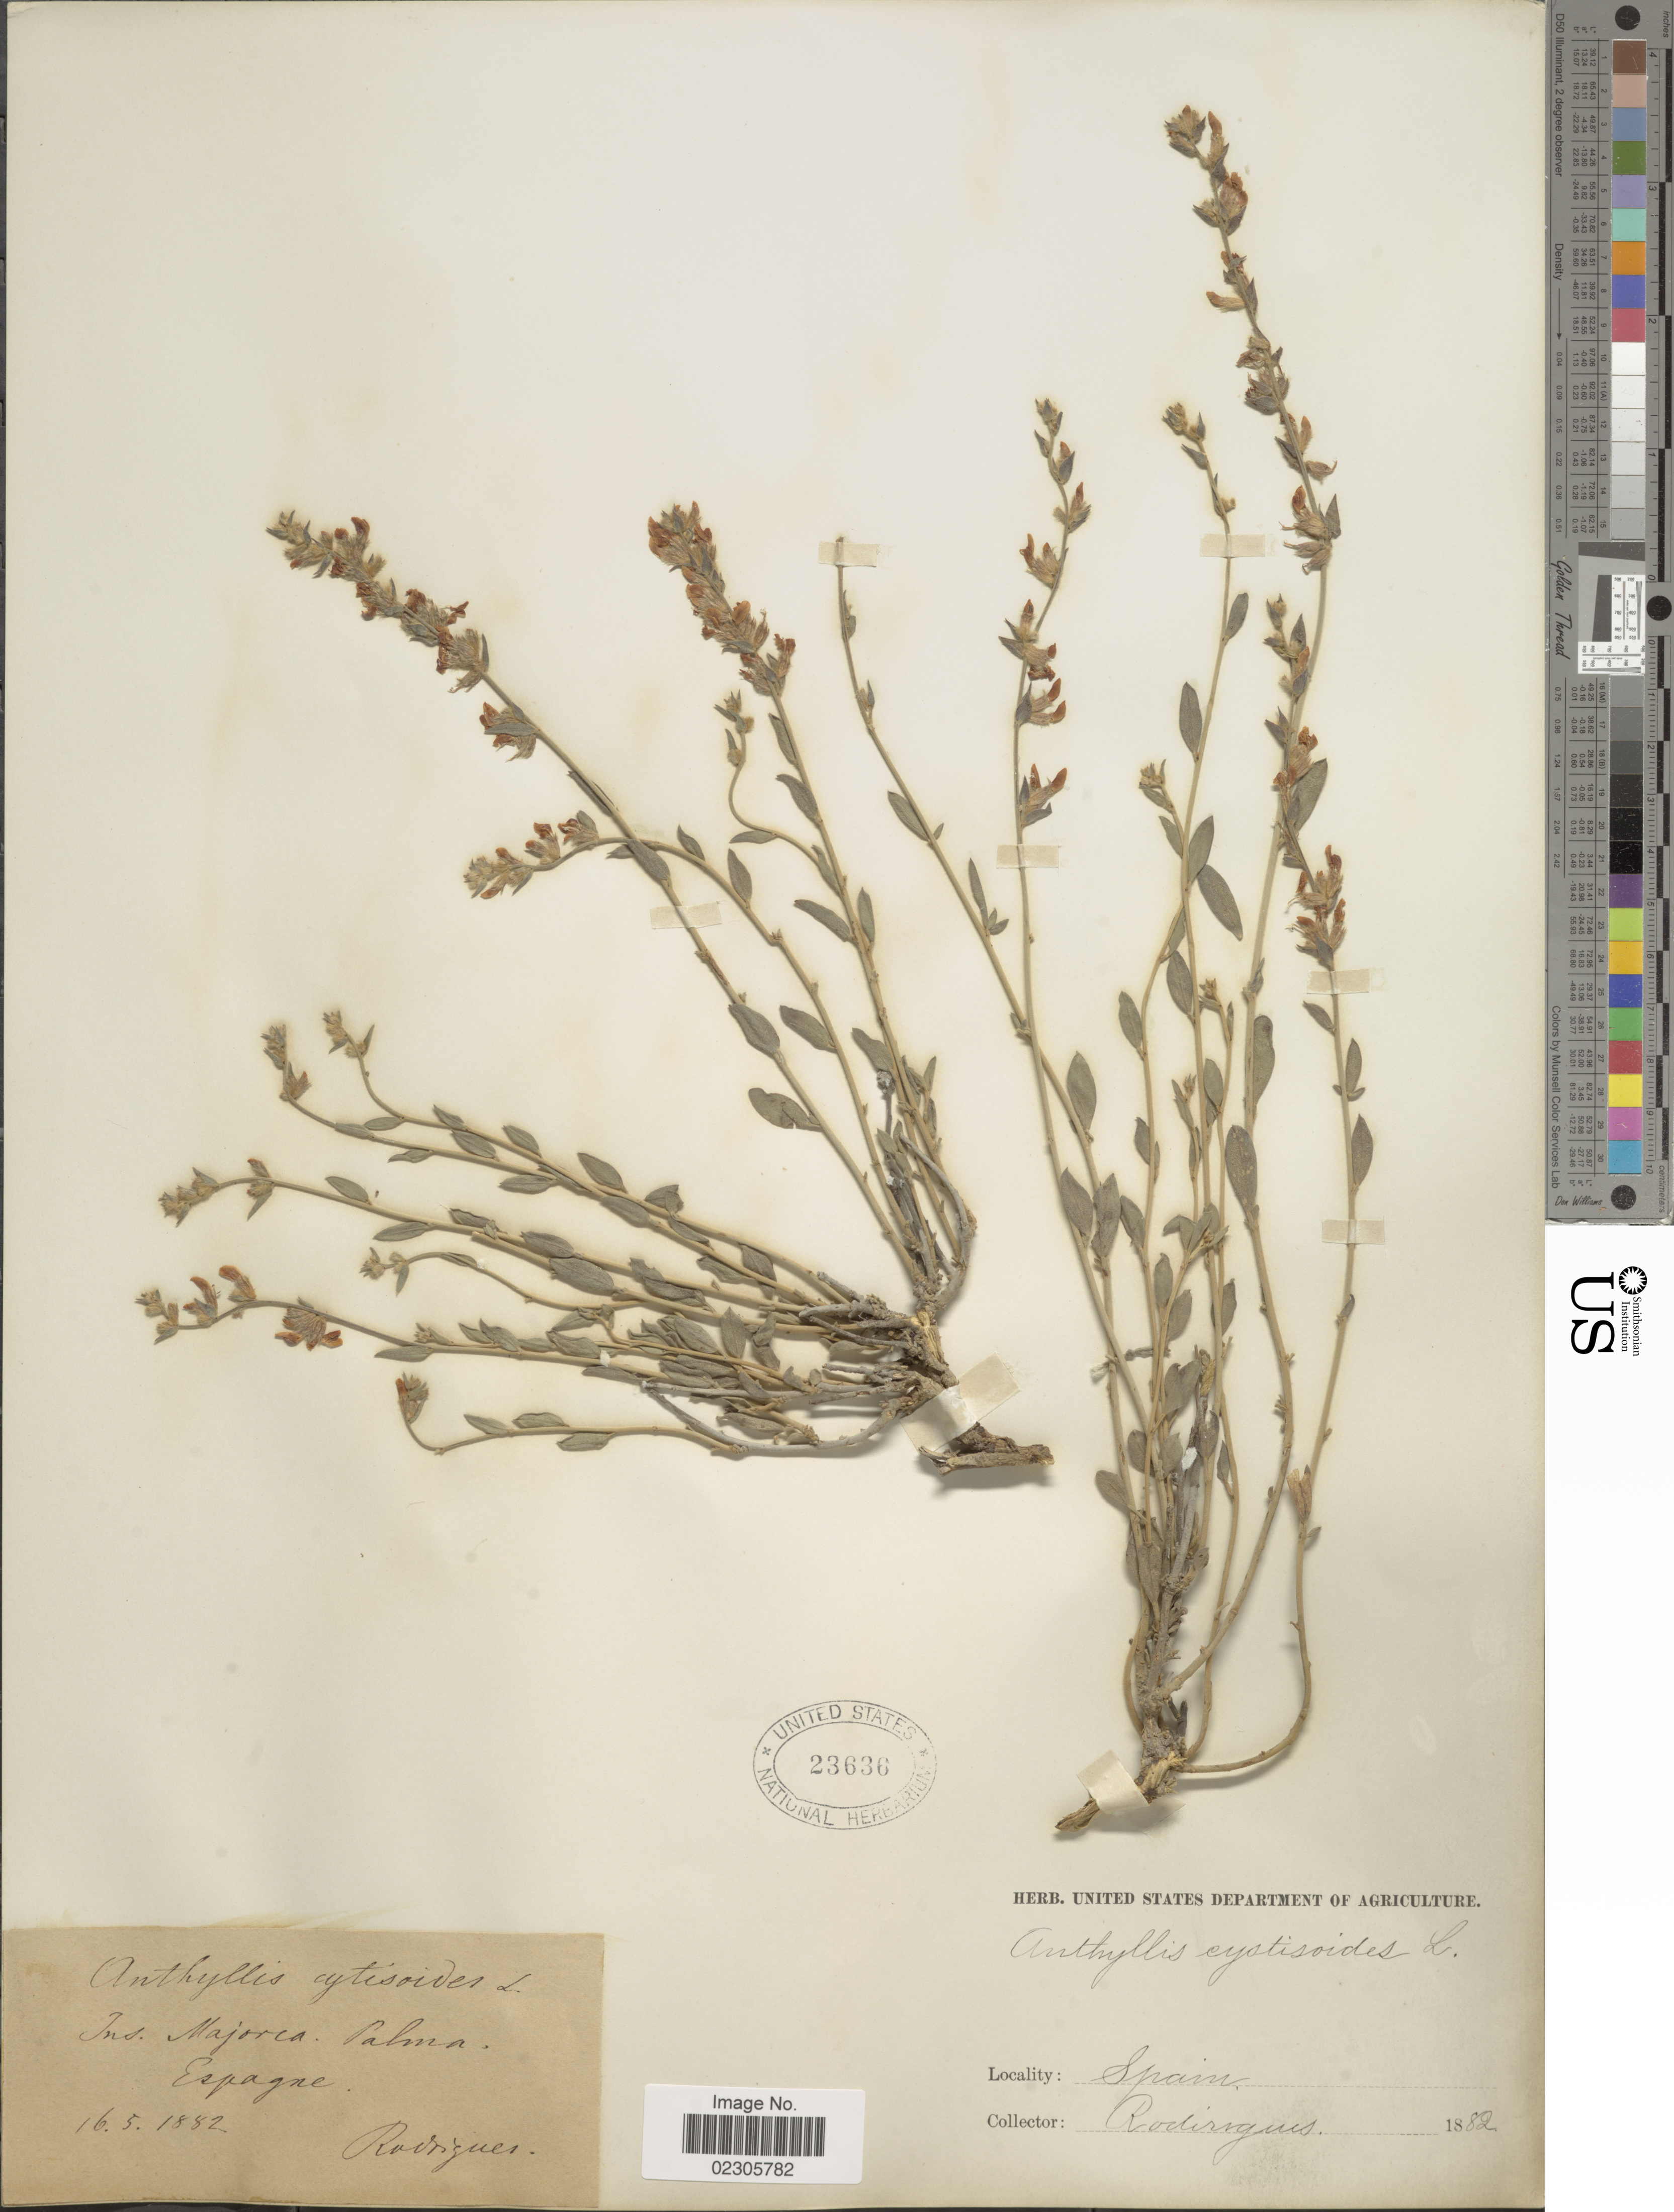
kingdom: Plantae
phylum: Tracheophyta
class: Magnoliopsida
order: Fabales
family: Fabaceae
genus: Anthyllis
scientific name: Anthyllis cytisoides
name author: L.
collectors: Rodrigues, --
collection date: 1882-05-16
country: Spain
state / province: Islas Baleares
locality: Ins. Majorca, Palma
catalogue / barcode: US 23636